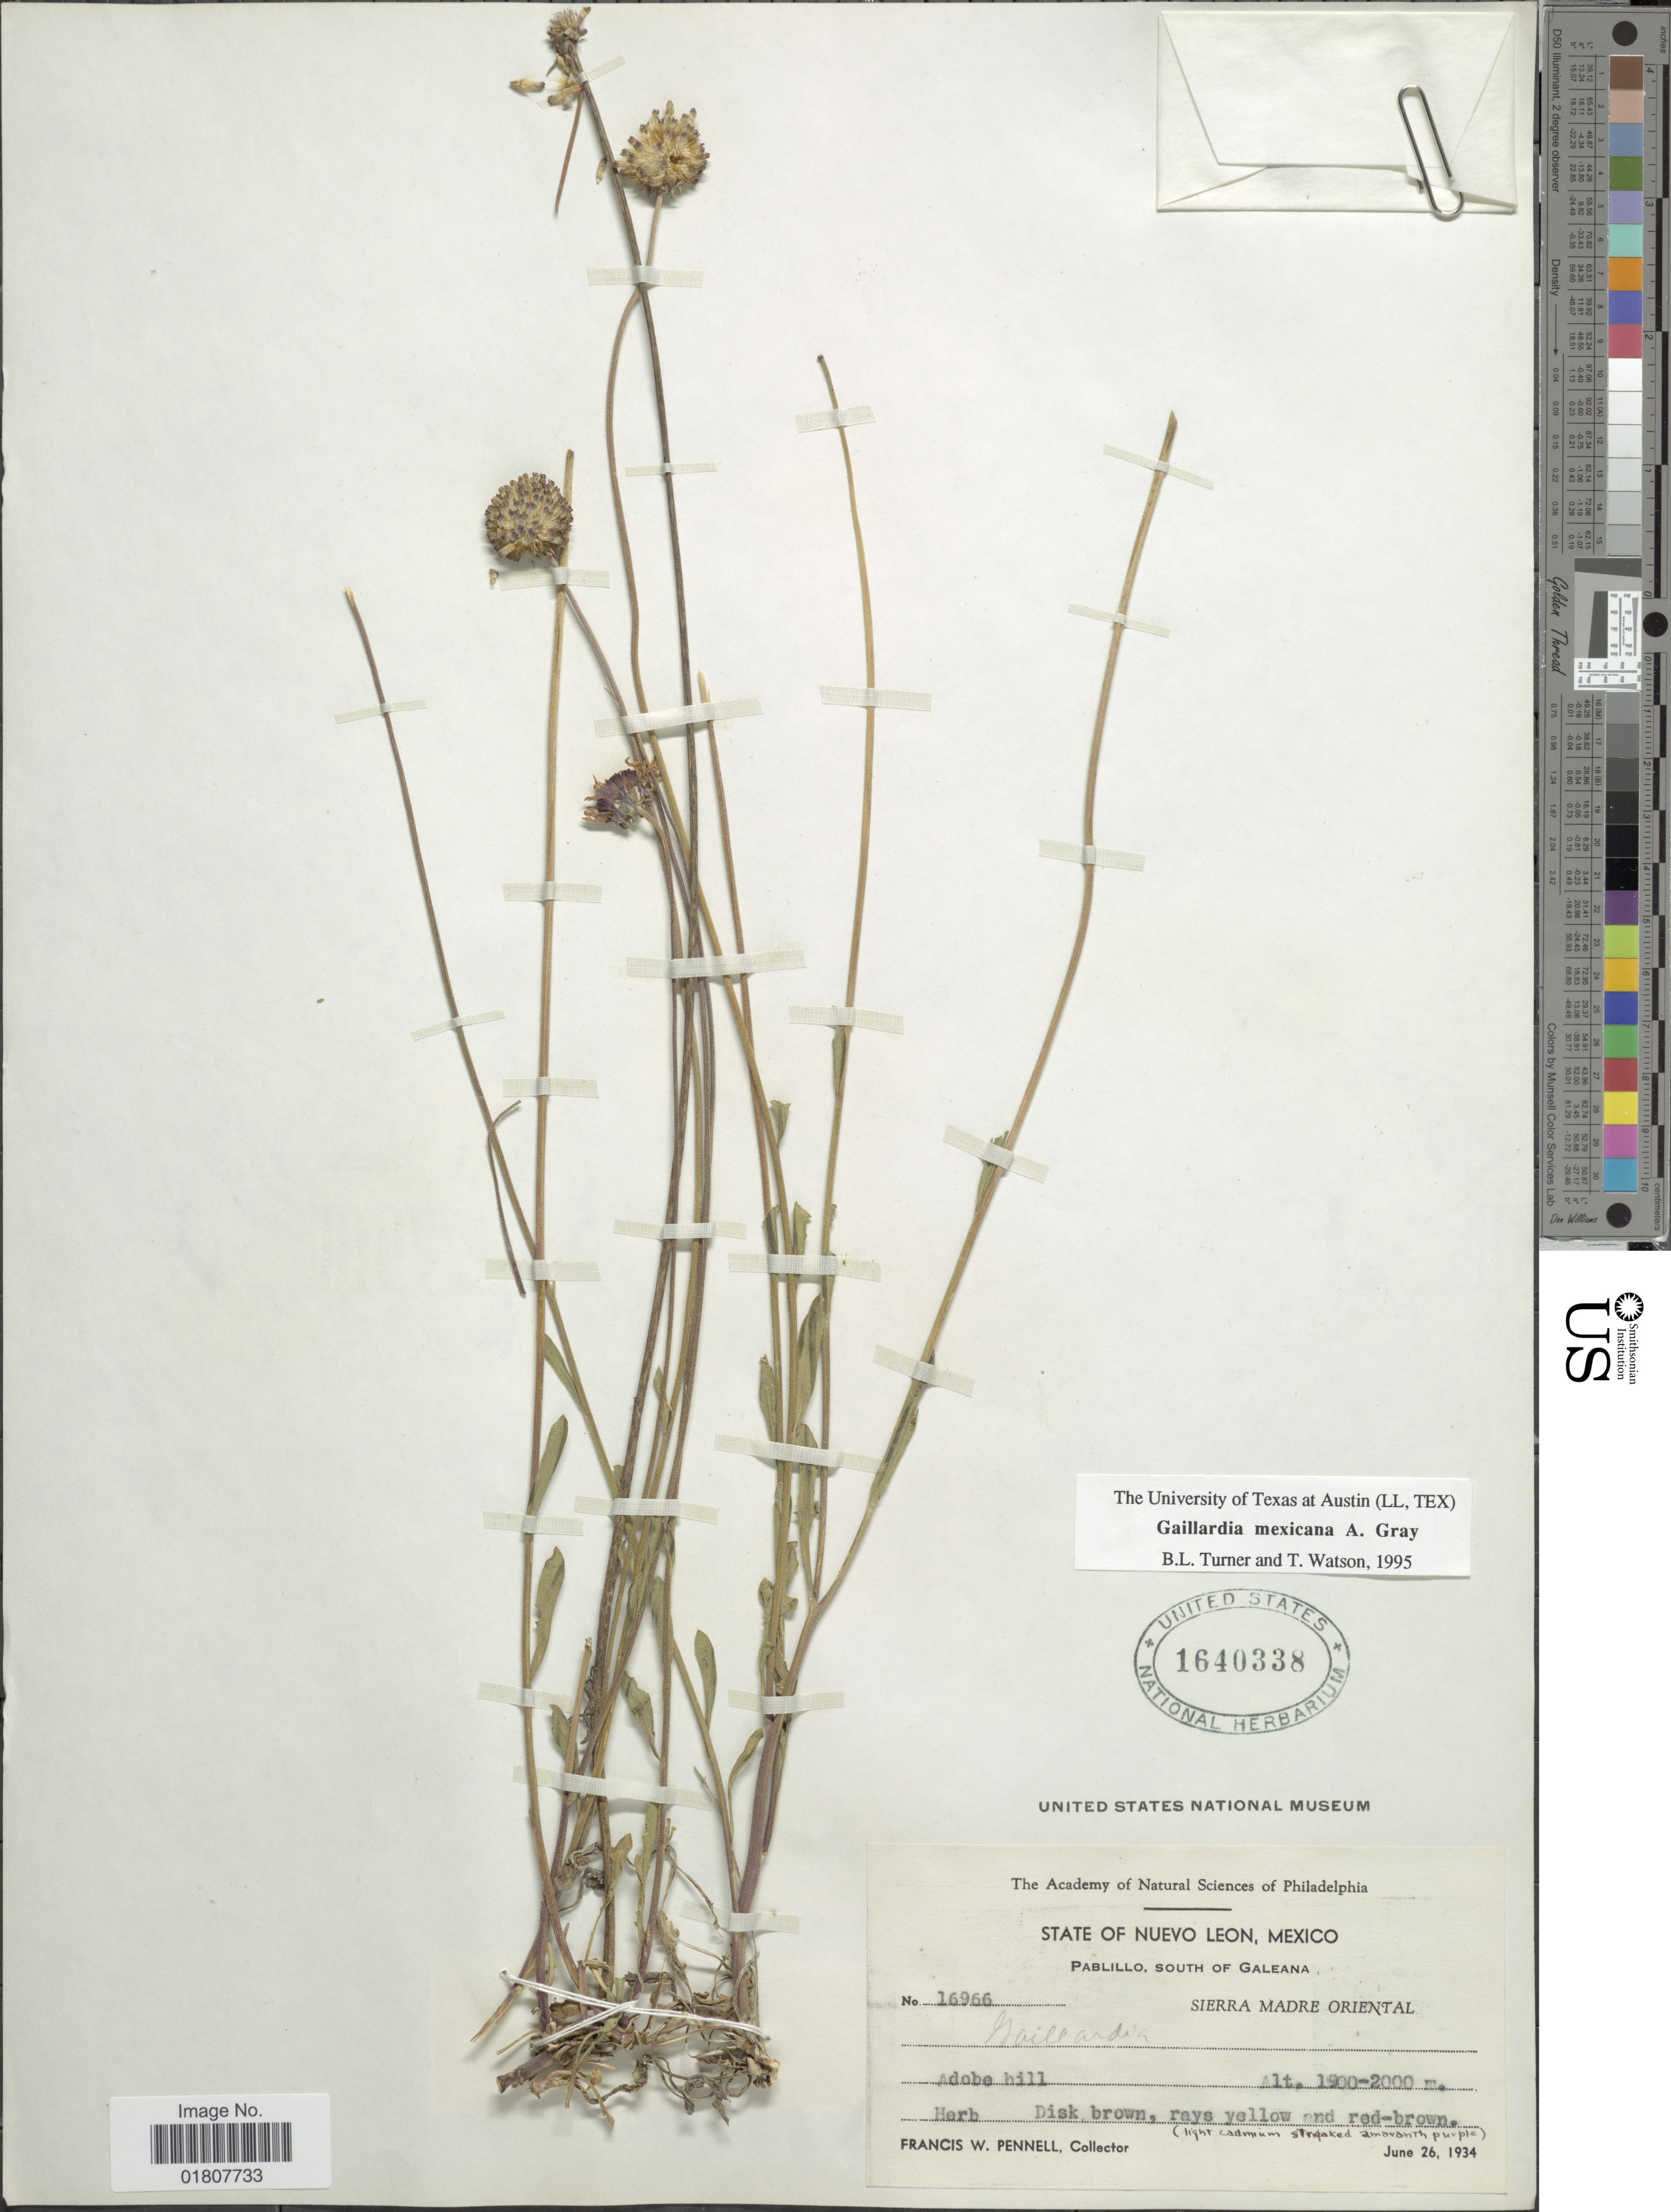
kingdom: Plantae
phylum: Tracheophyta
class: Magnoliopsida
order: Asterales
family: Asteraceae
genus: Gaillardia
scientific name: Gaillardia mexicana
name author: A. Gray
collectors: F. W. Pennell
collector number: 16966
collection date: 1934-06-26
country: Mexico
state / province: Nuevo León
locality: State of Nuevo Leon, Mexico. Pablillo, South of Galeana. Sierra Madre Oriental. Adobe hill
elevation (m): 1900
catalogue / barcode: US 1640338